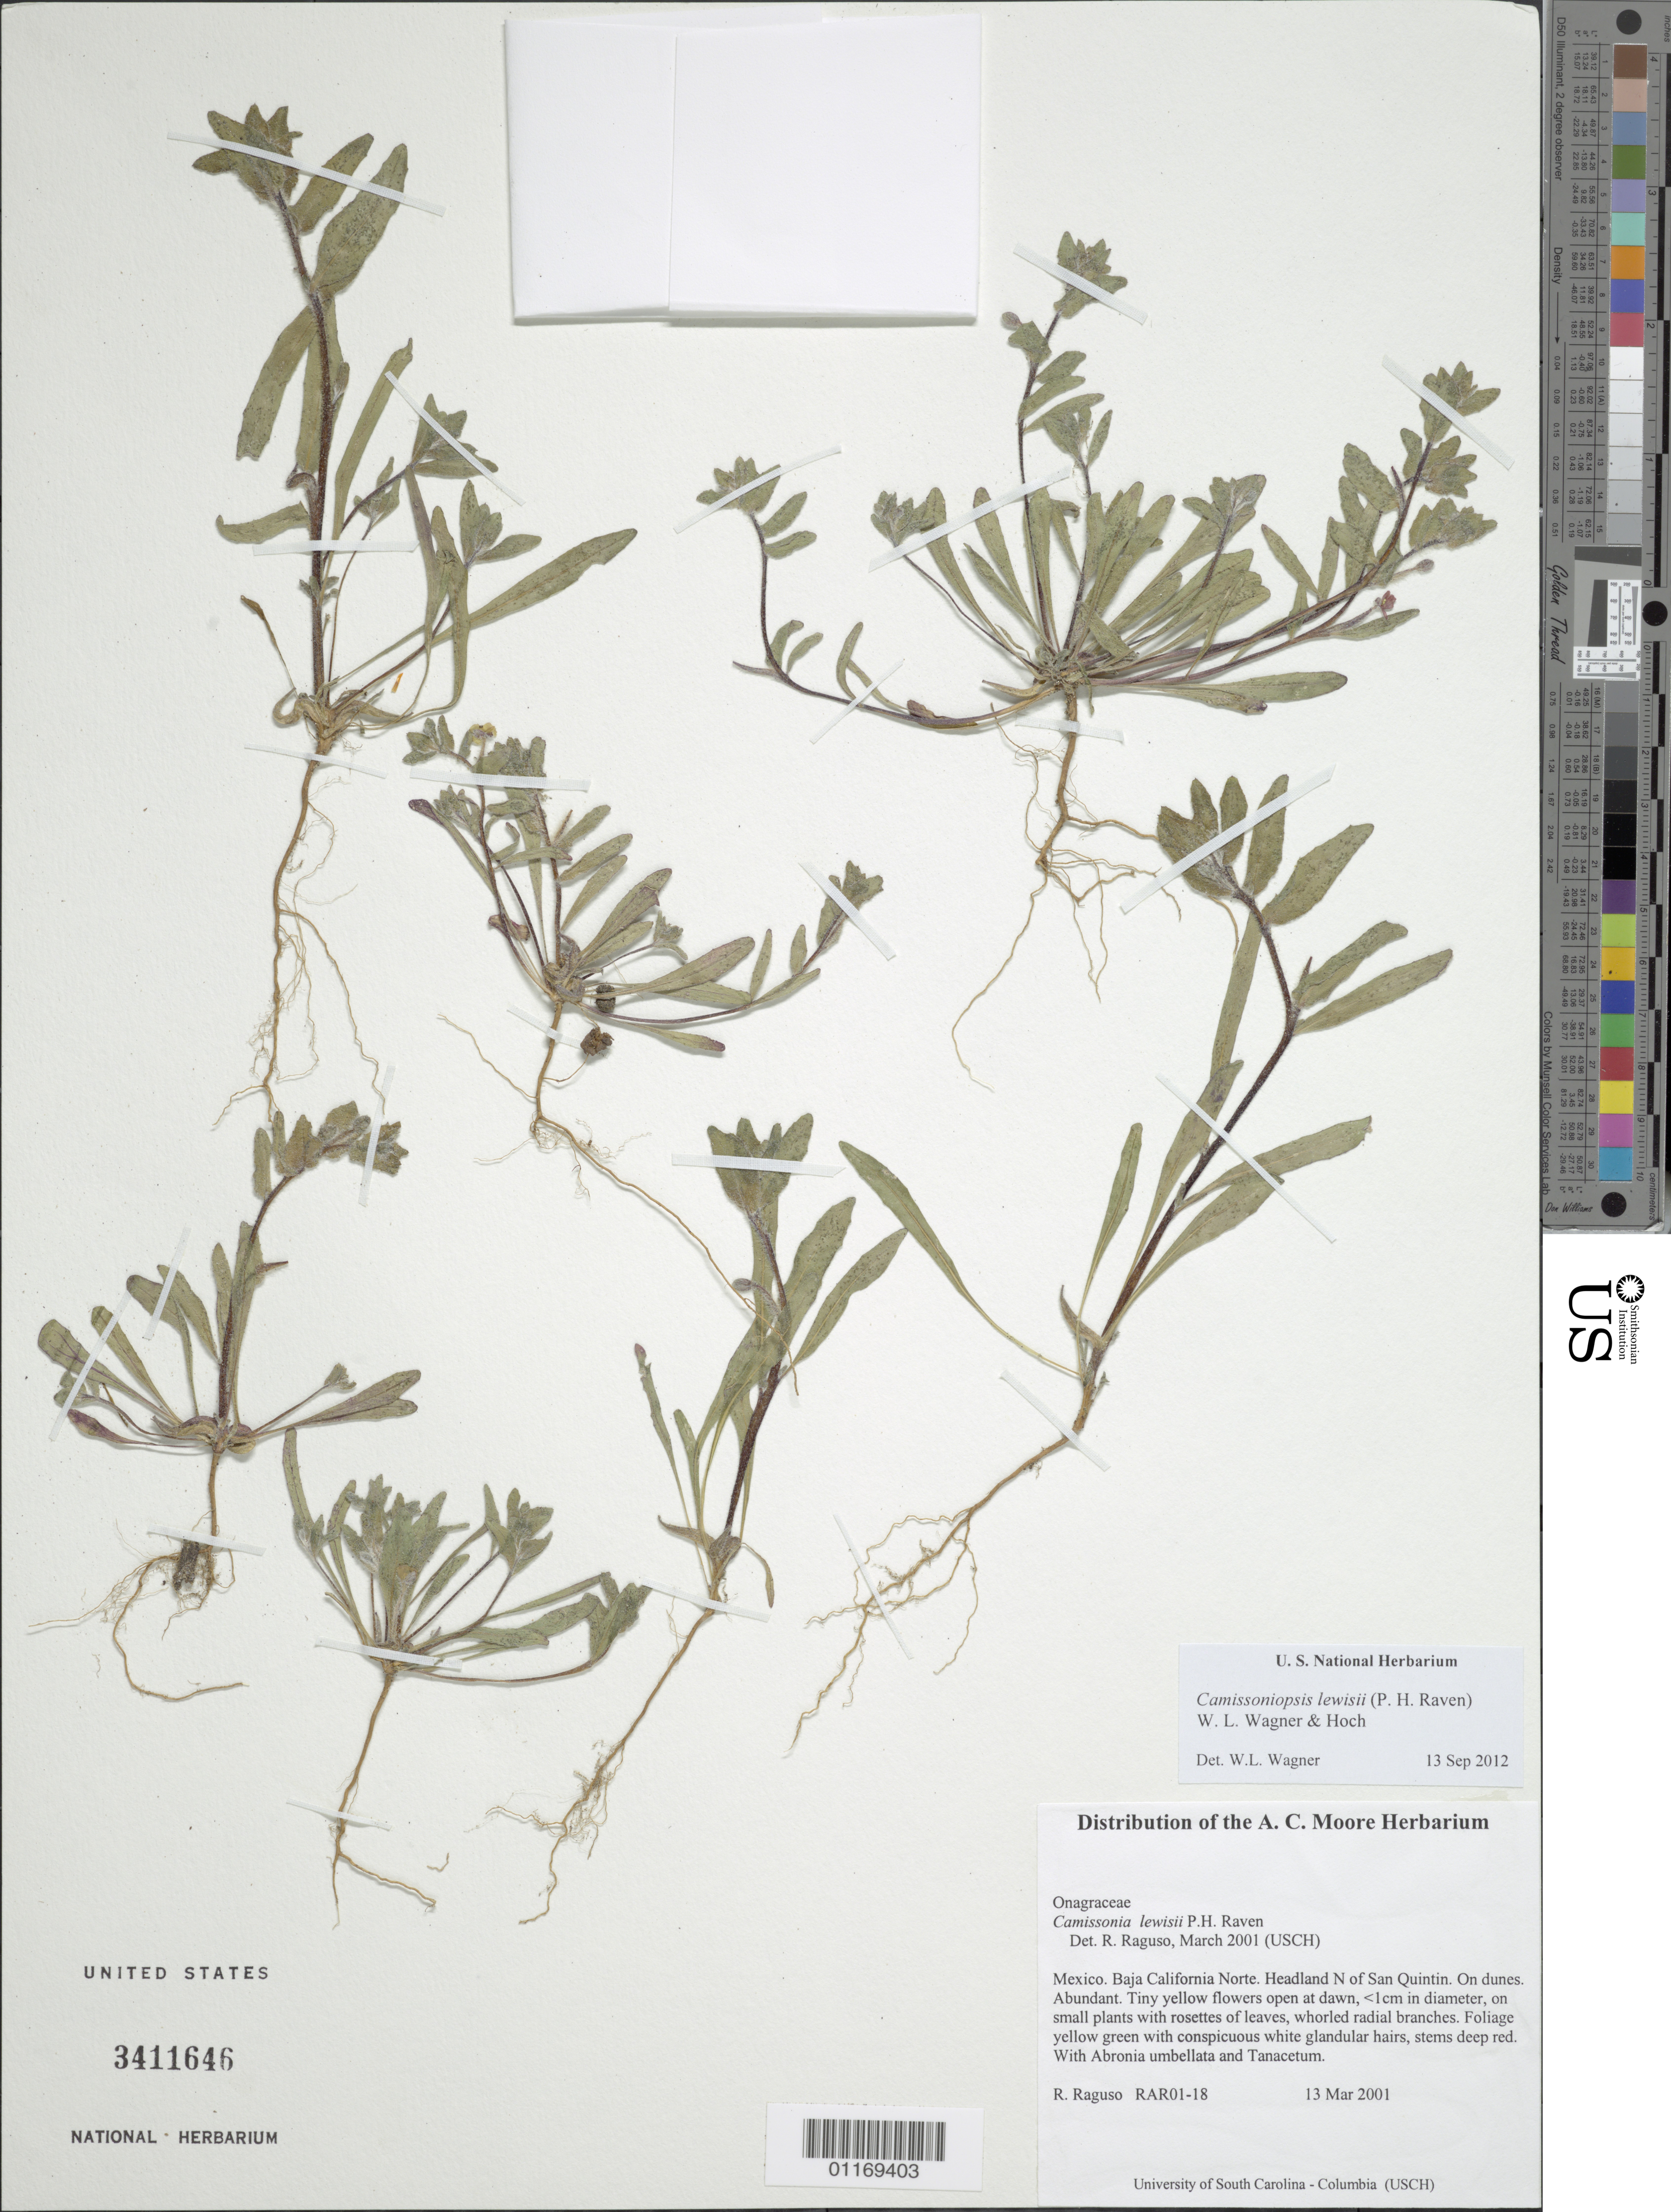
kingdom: Plantae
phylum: Tracheophyta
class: Magnoliopsida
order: Myrtales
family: Onagraceae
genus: Camissoniopsis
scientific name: Camissoniopsis lewisii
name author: (P.H. Raven) W.L. Wagner & Hoch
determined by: Wagner, W. L., (BOT), Smithsonian Institution - National Museum of Natural History (UNITED STATES)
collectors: R. Raguso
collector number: RAR01-18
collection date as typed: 13 Mar 2001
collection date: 2001-03-13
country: Mexico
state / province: Baja California Norte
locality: Headland N of San Quintin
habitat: On dunes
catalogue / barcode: US 3411646